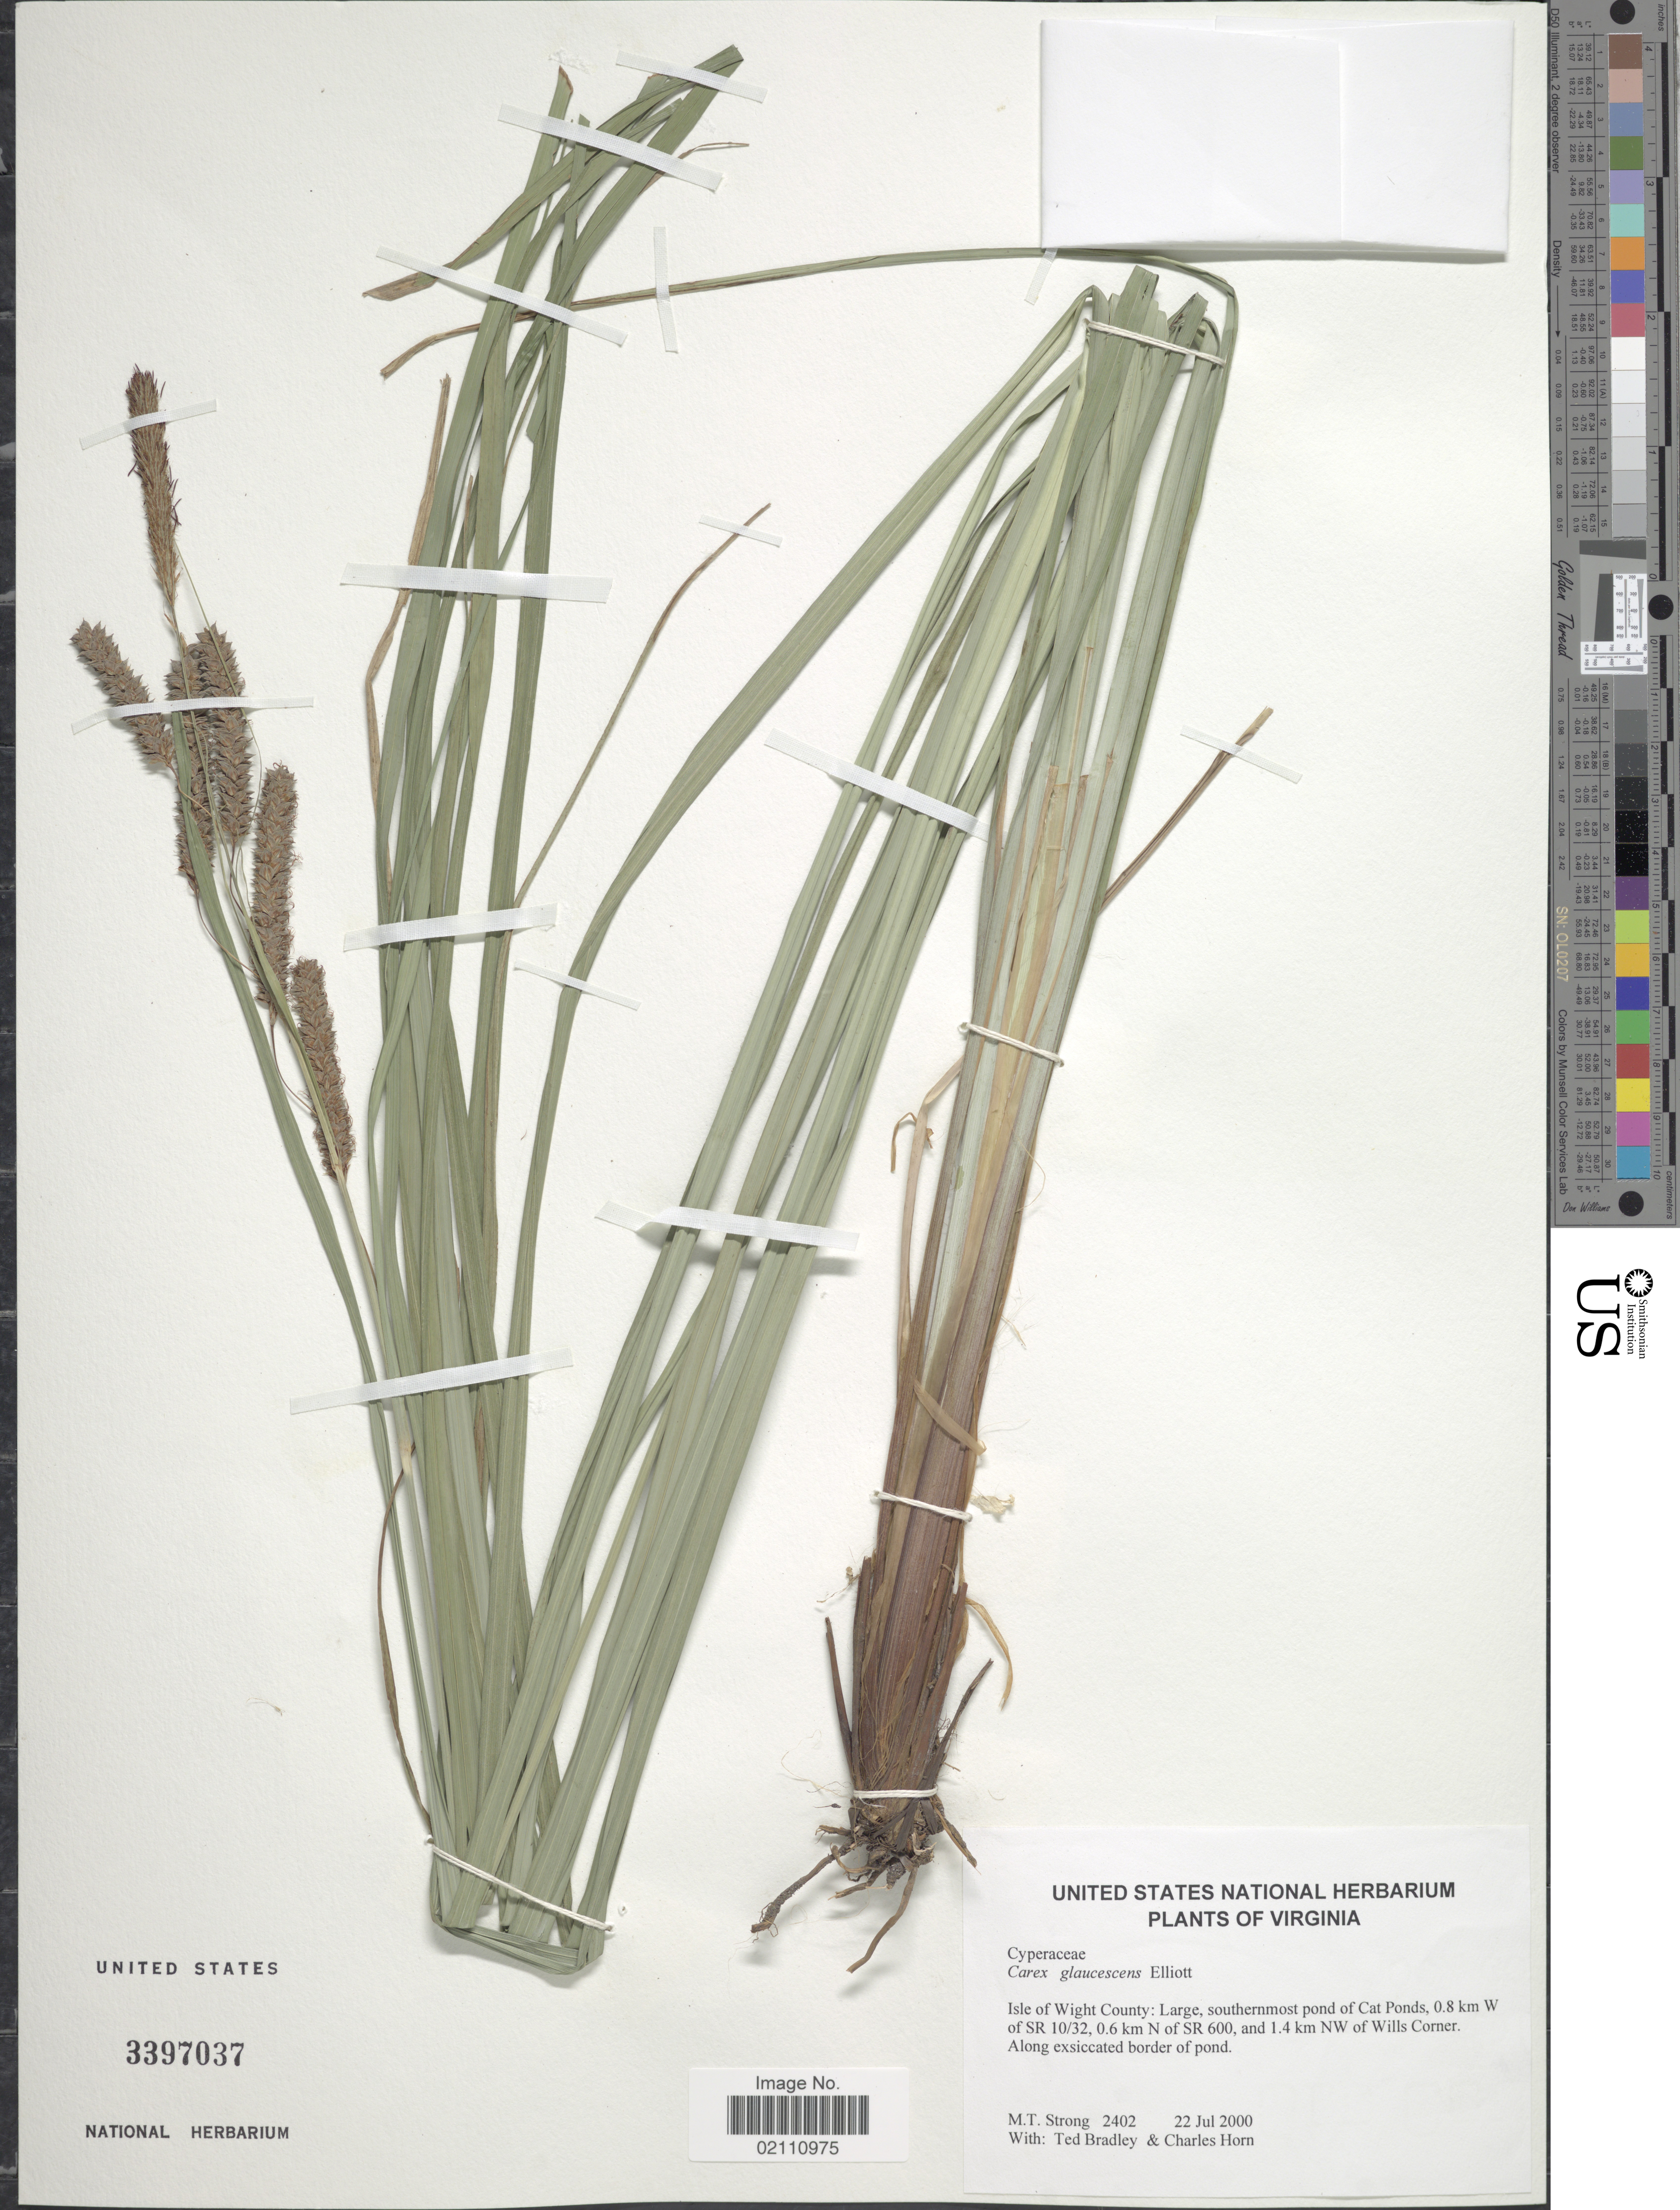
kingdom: Plantae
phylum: Tracheophyta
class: Liliopsida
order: Poales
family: Cyperaceae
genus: Carex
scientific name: Carex glaucescens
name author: Elliott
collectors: M. T. Strong, T. Bradley & C. Horn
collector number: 2402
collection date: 2000-07-22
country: United States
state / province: Virginia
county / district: Isle of Wight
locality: Isle of Wight County: Large, southermost pond of Cat Ponds, 0.8 km W of SR 10/32, 0.6 N of SR 600, and 1.4 km of Wills Corner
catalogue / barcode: US 3397037